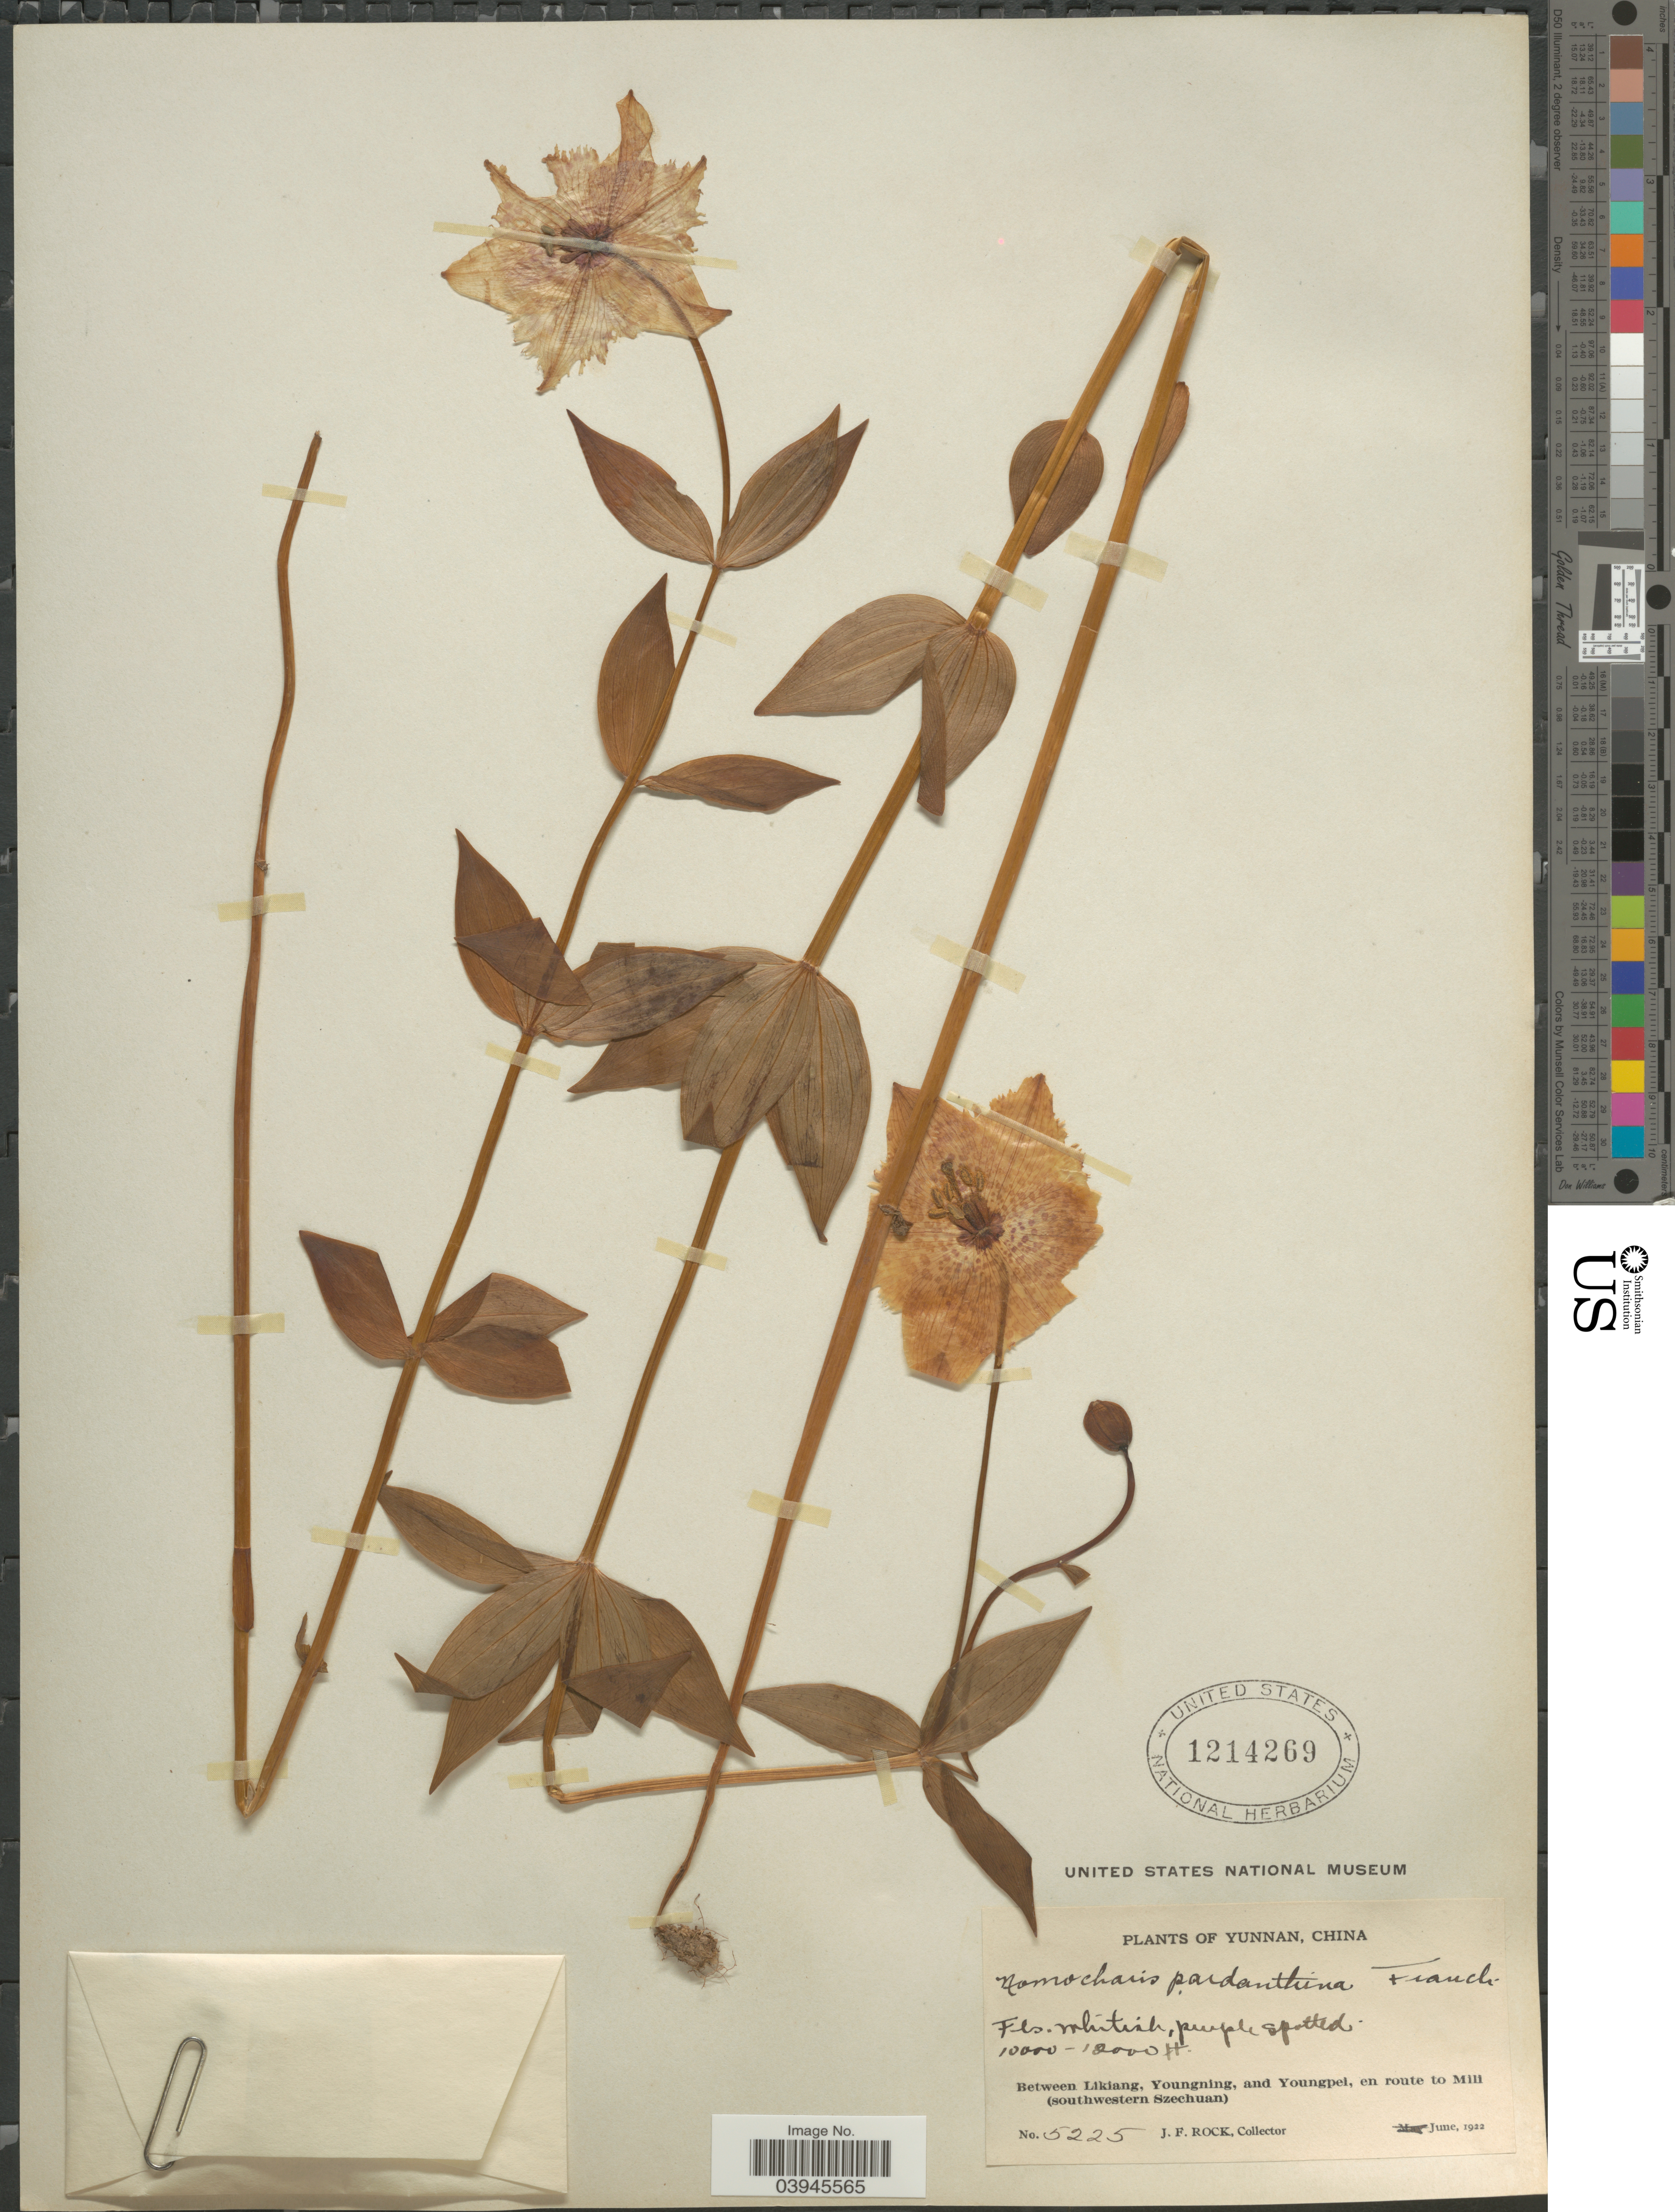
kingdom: Plantae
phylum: Tracheophyta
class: Liliopsida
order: Liliales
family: Liliaceae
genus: Lilium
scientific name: Lilium pardanthinum ined., 9/2021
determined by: Strong, Mark T., (BOT), Smithsonian Institution - National Museum of Natural History (UNITED STATES)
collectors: J. Rock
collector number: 5225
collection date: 1922-06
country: China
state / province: Yunnan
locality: Between Likiang, Youngning, and Youngpei, en route to Mili (southwestern Szechuan).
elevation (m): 3048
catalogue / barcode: US 1214269